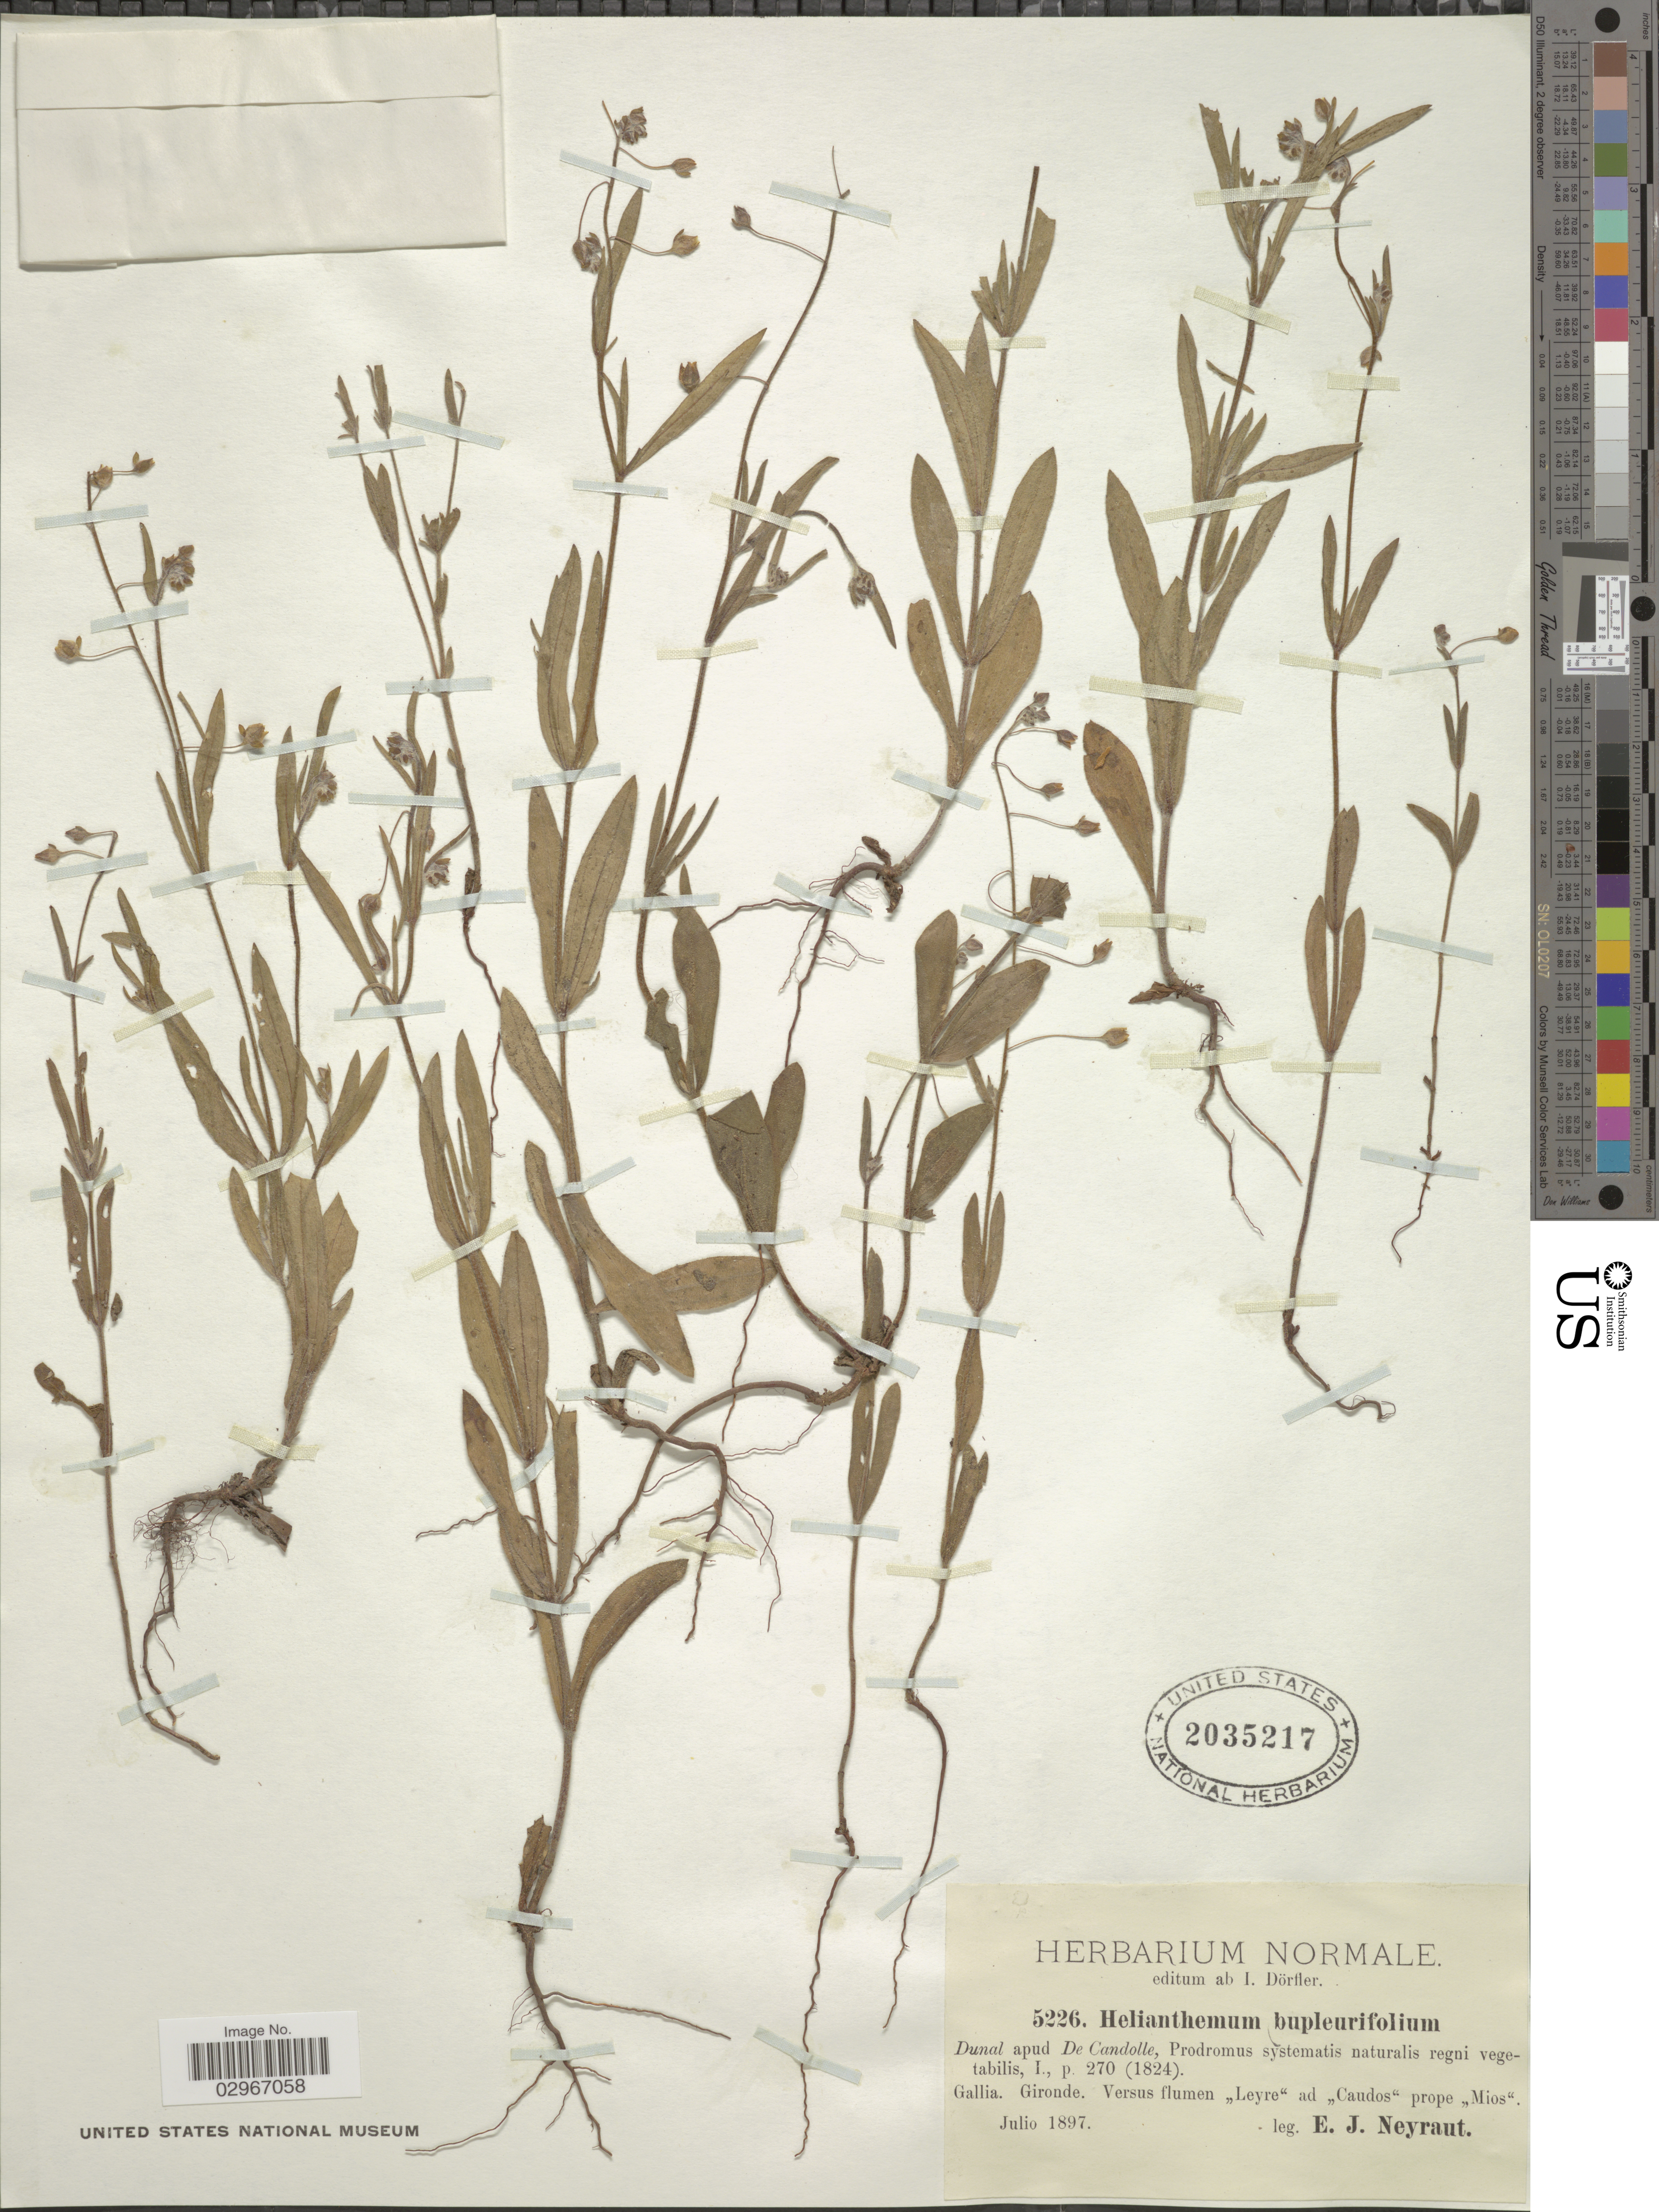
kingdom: Plantae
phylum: Tracheophyta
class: Magnoliopsida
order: Malvales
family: Cistaceae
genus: Helianthemum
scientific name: Helianthemum bupleurifolium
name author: (Lam.) Dunal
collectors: E. Neyraut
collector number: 5226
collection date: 1897-07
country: France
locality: Gallia. Gironde. Versus flumen "Leyre" ad "Caudos" prope "Mios".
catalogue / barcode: US 2035217